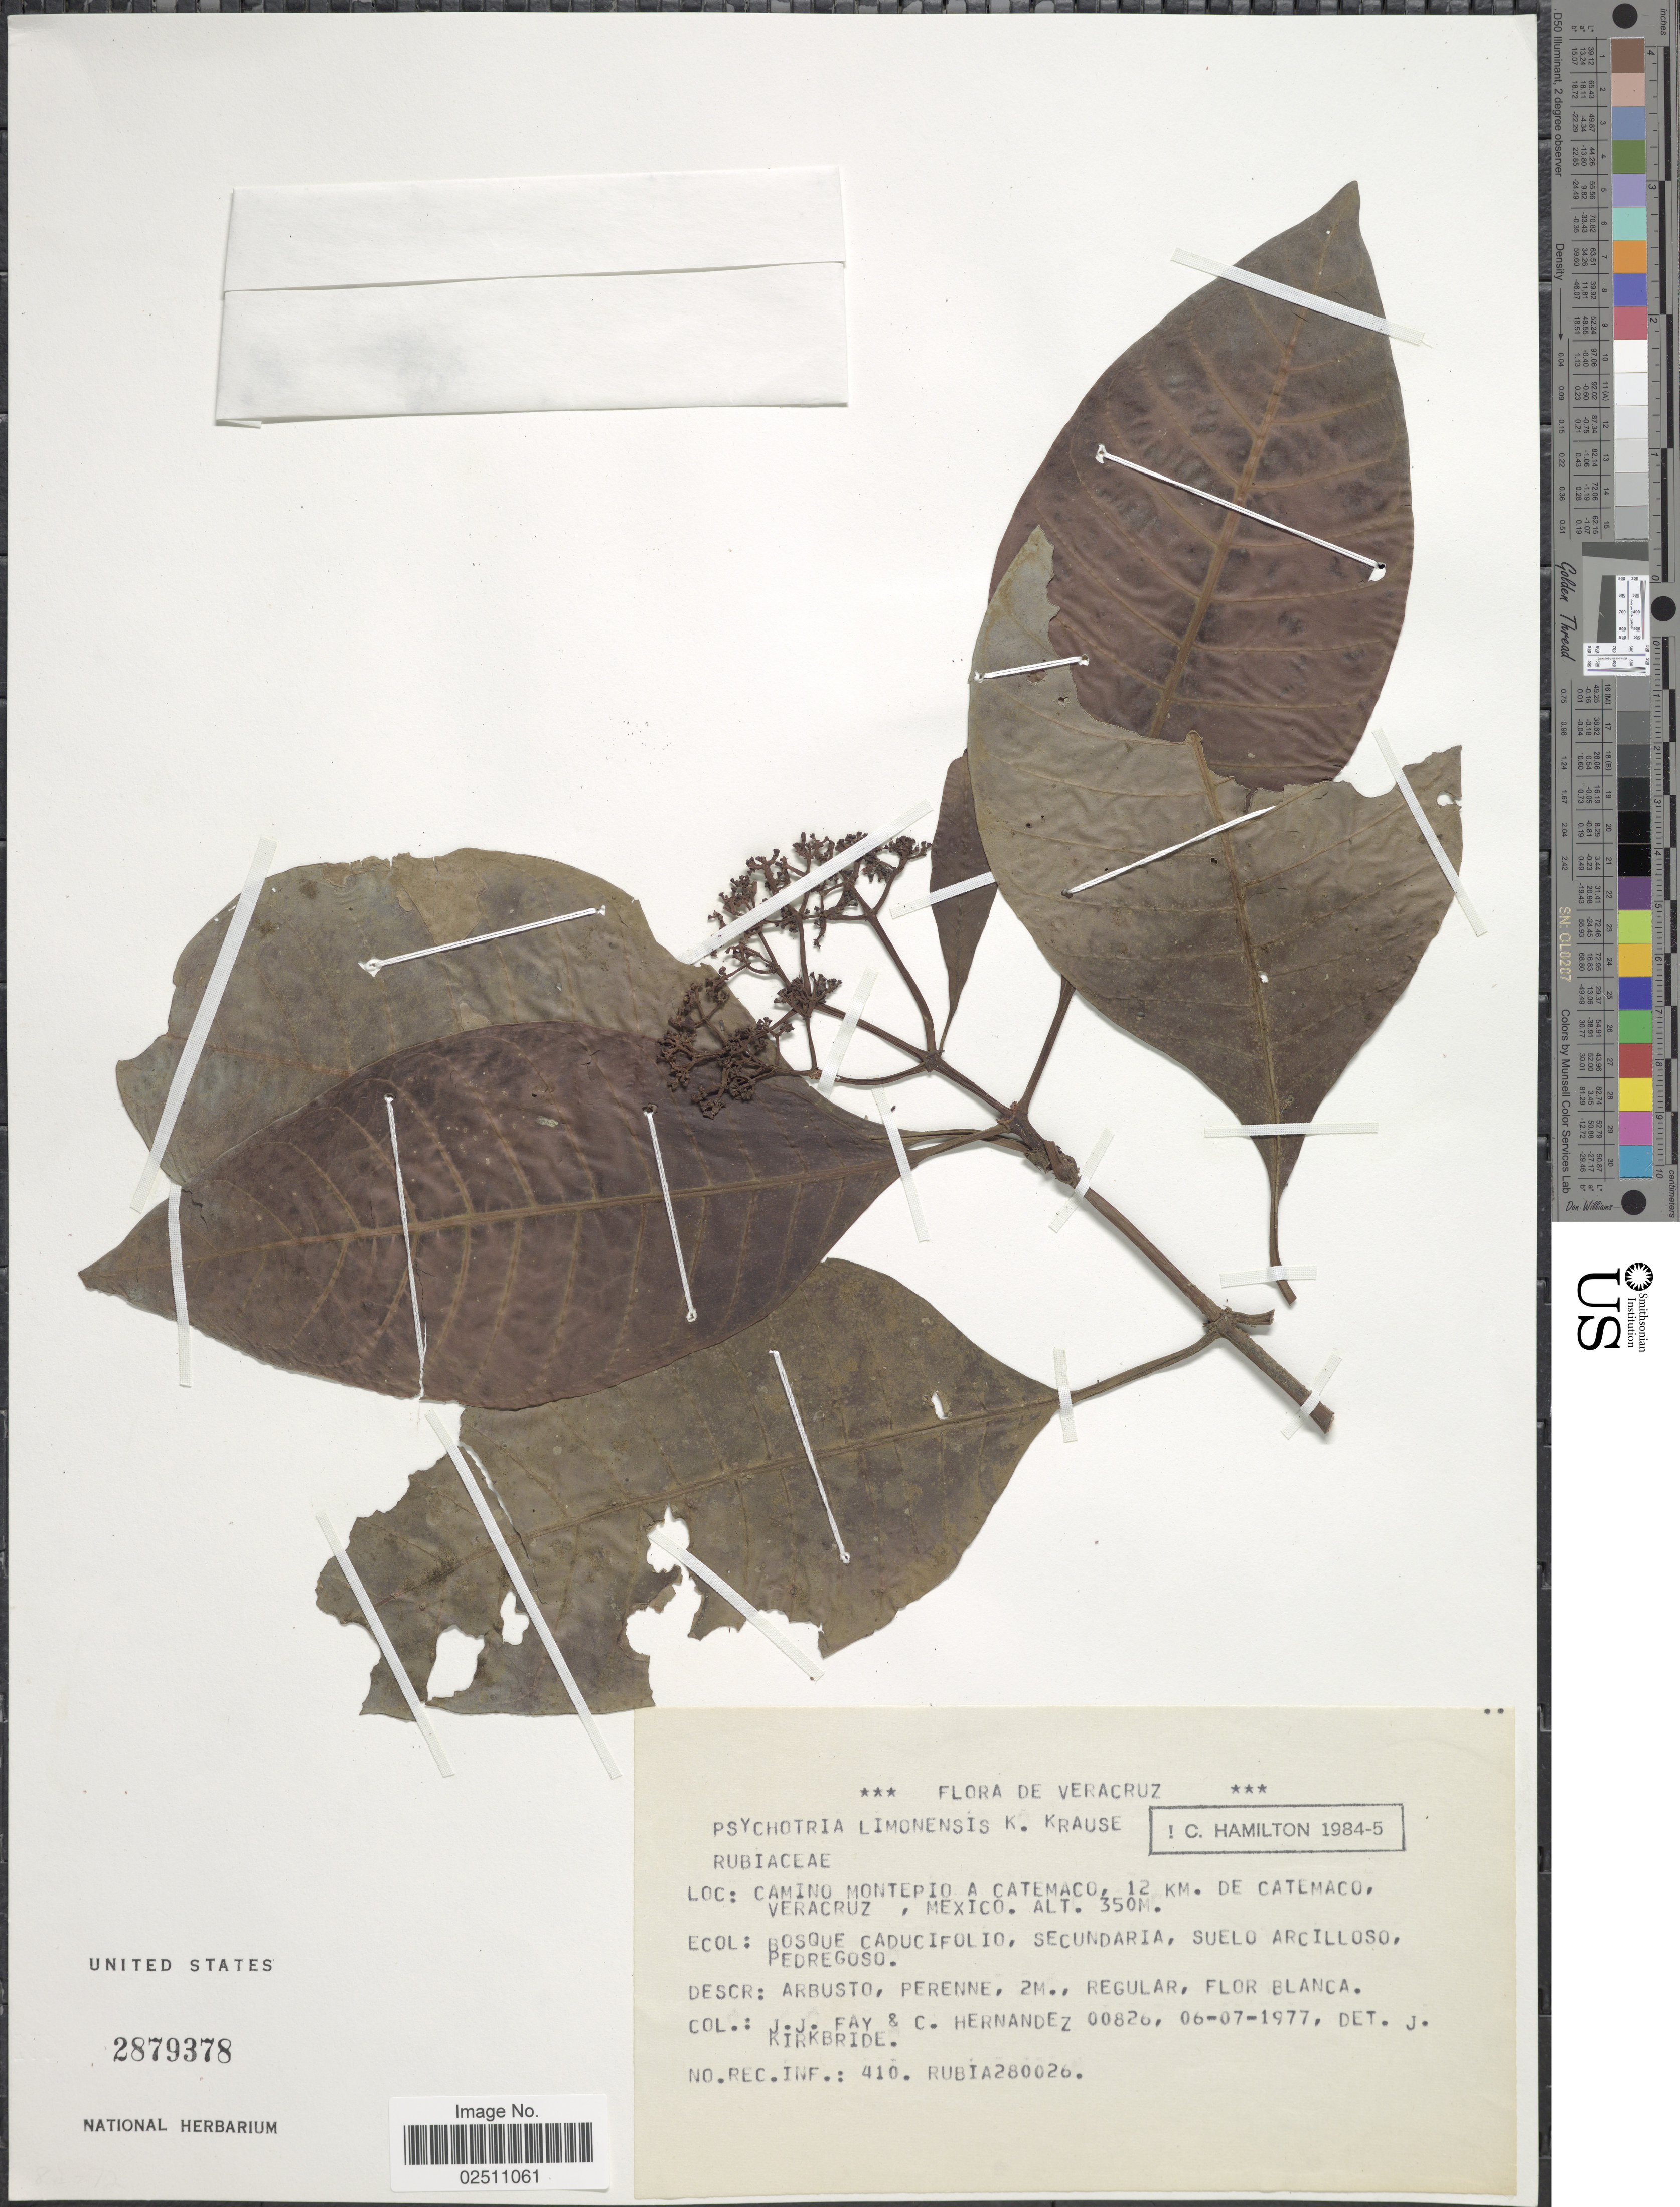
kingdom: Plantae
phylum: Tracheophyta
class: Magnoliopsida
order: Gentianales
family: Rubiaceae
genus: Psychotria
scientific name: Psychotria limonensis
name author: K. Krause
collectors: J. Fay & C. Hernandez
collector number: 00826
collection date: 1977-07-06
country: Mexico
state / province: Veracruz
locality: Camino Montepio a Catemaco, 12 km. de Catemaco, Veracruz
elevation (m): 350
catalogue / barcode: US 2879378